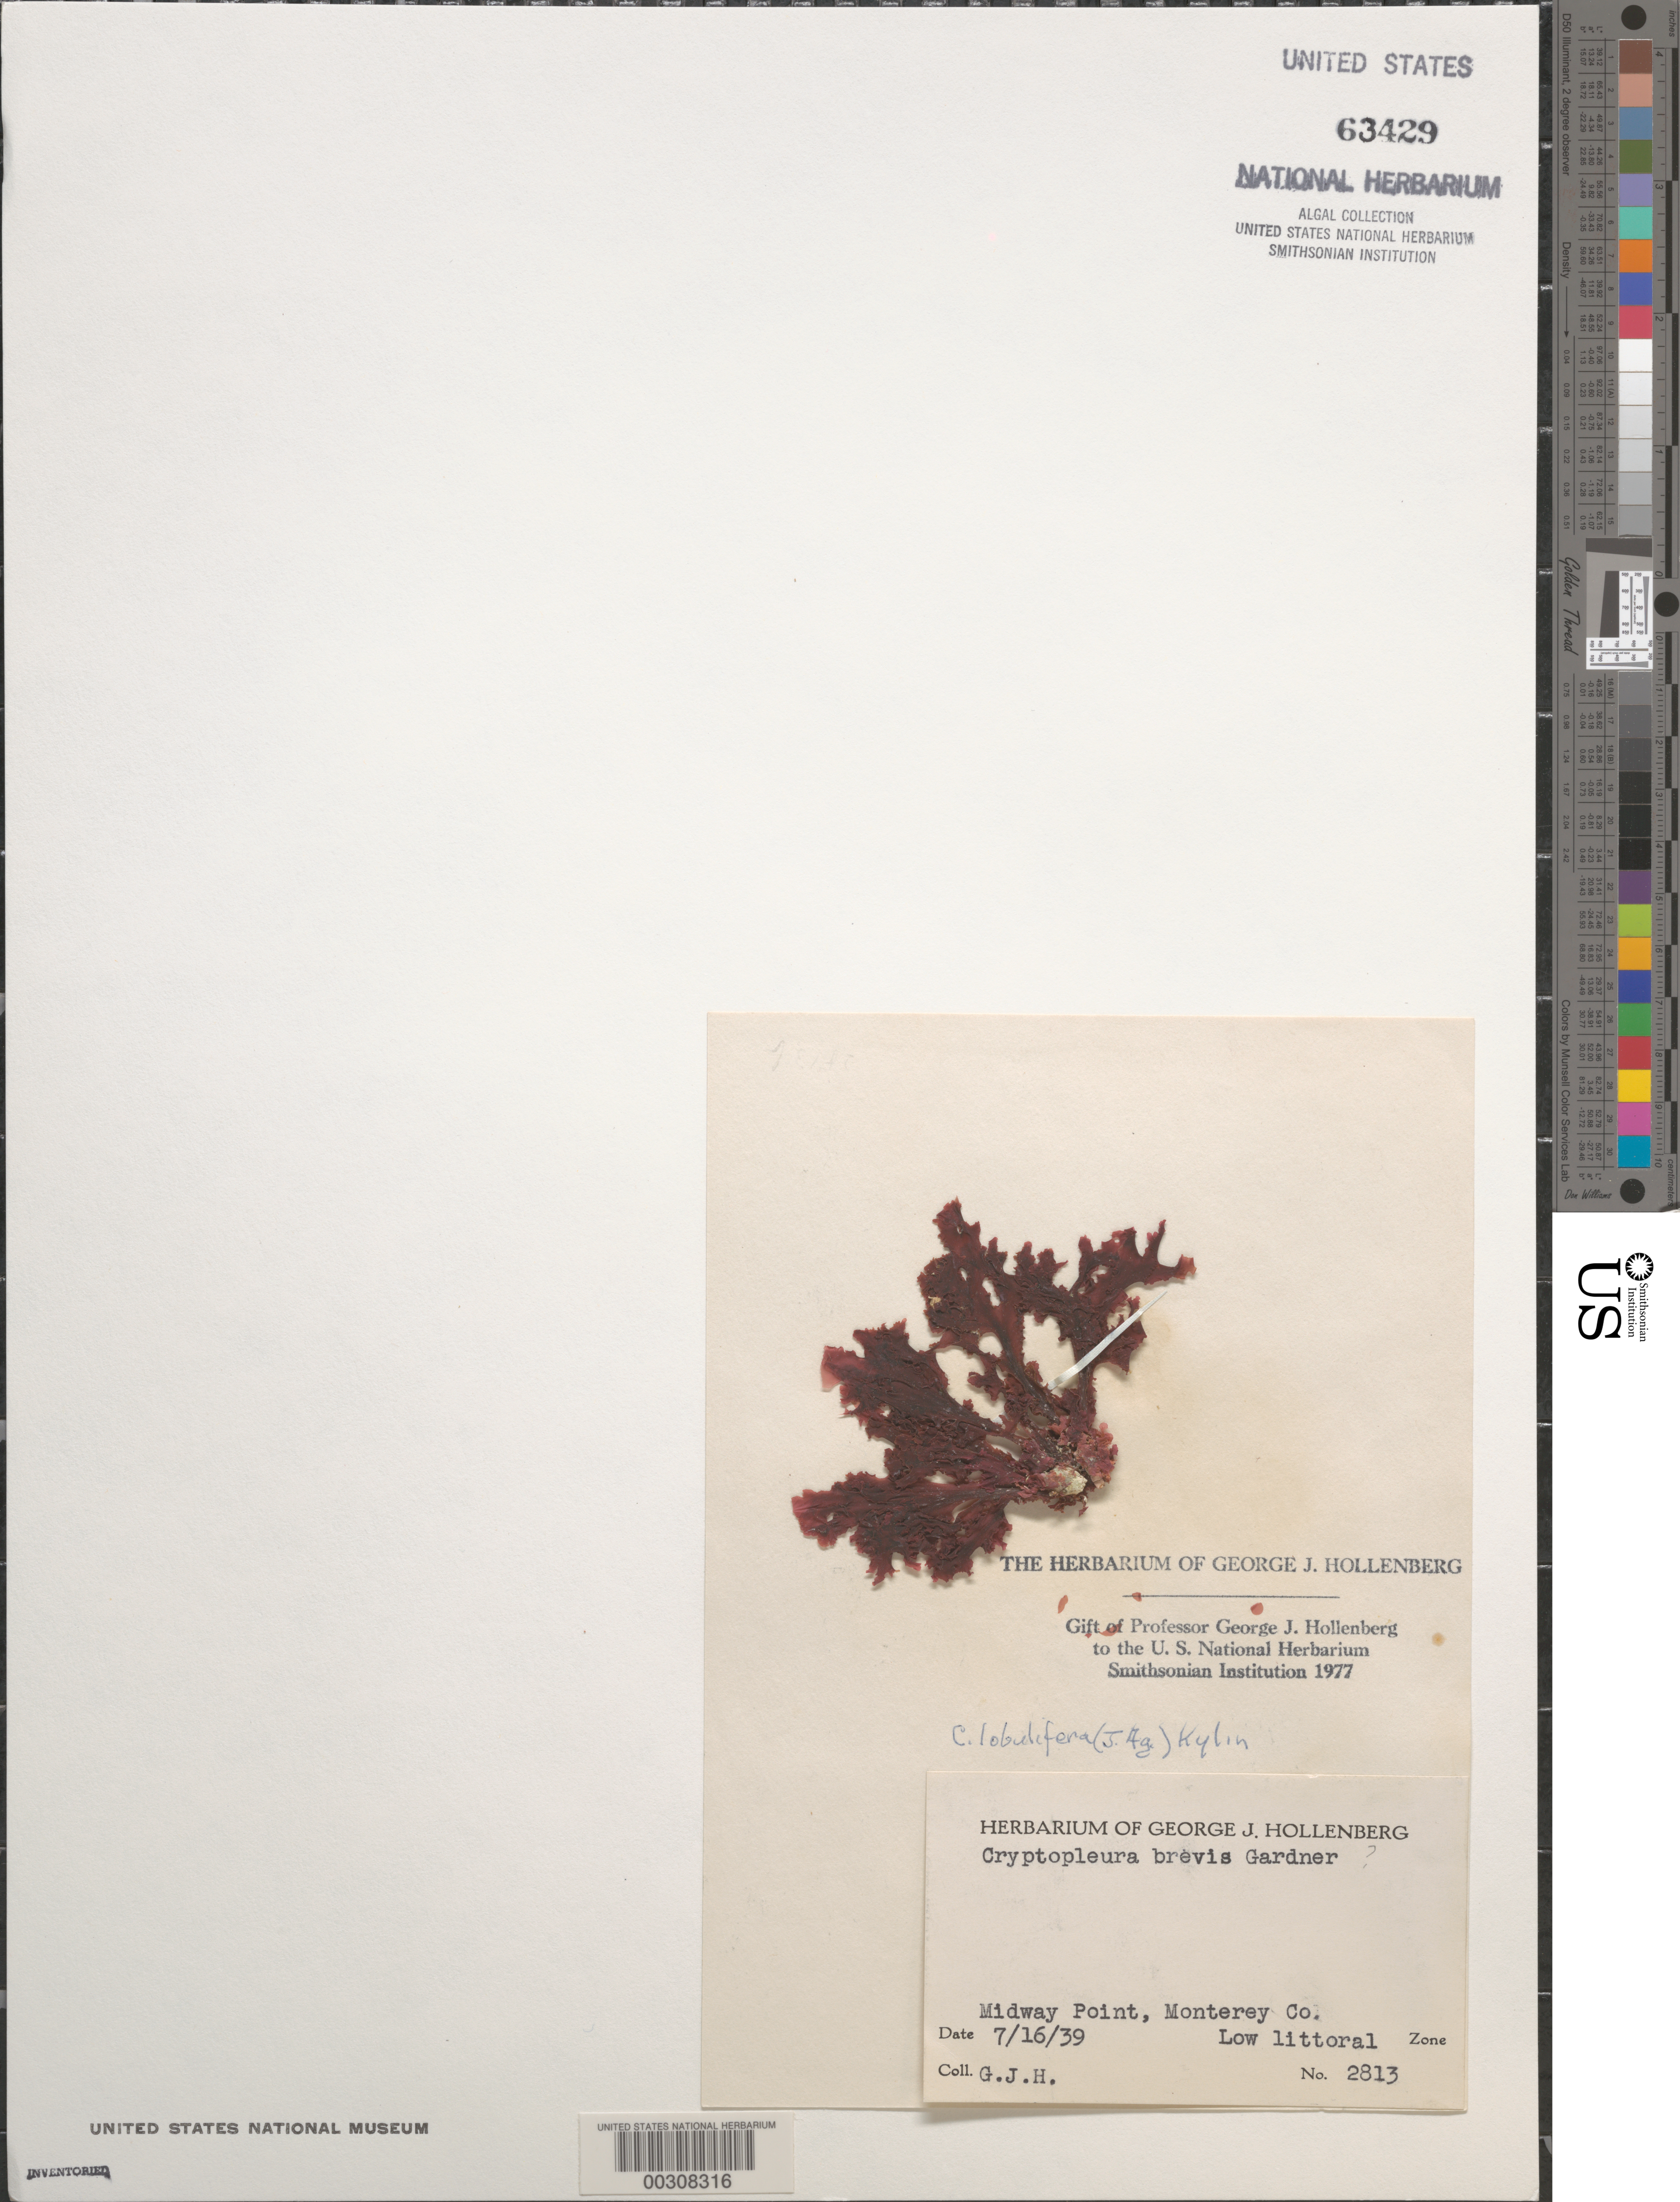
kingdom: Plantae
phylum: Rhodophyta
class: Florideophyceae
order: Ceramiales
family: Delesseriaceae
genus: Cryptopleura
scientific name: Cryptopleura lobulifera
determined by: Hollenberg, George J.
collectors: G. Hollenberg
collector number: GJH 2813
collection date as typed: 16 Jul 1939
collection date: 1939-07-16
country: United States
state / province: California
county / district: Monterey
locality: Midway Point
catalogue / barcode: US 63429